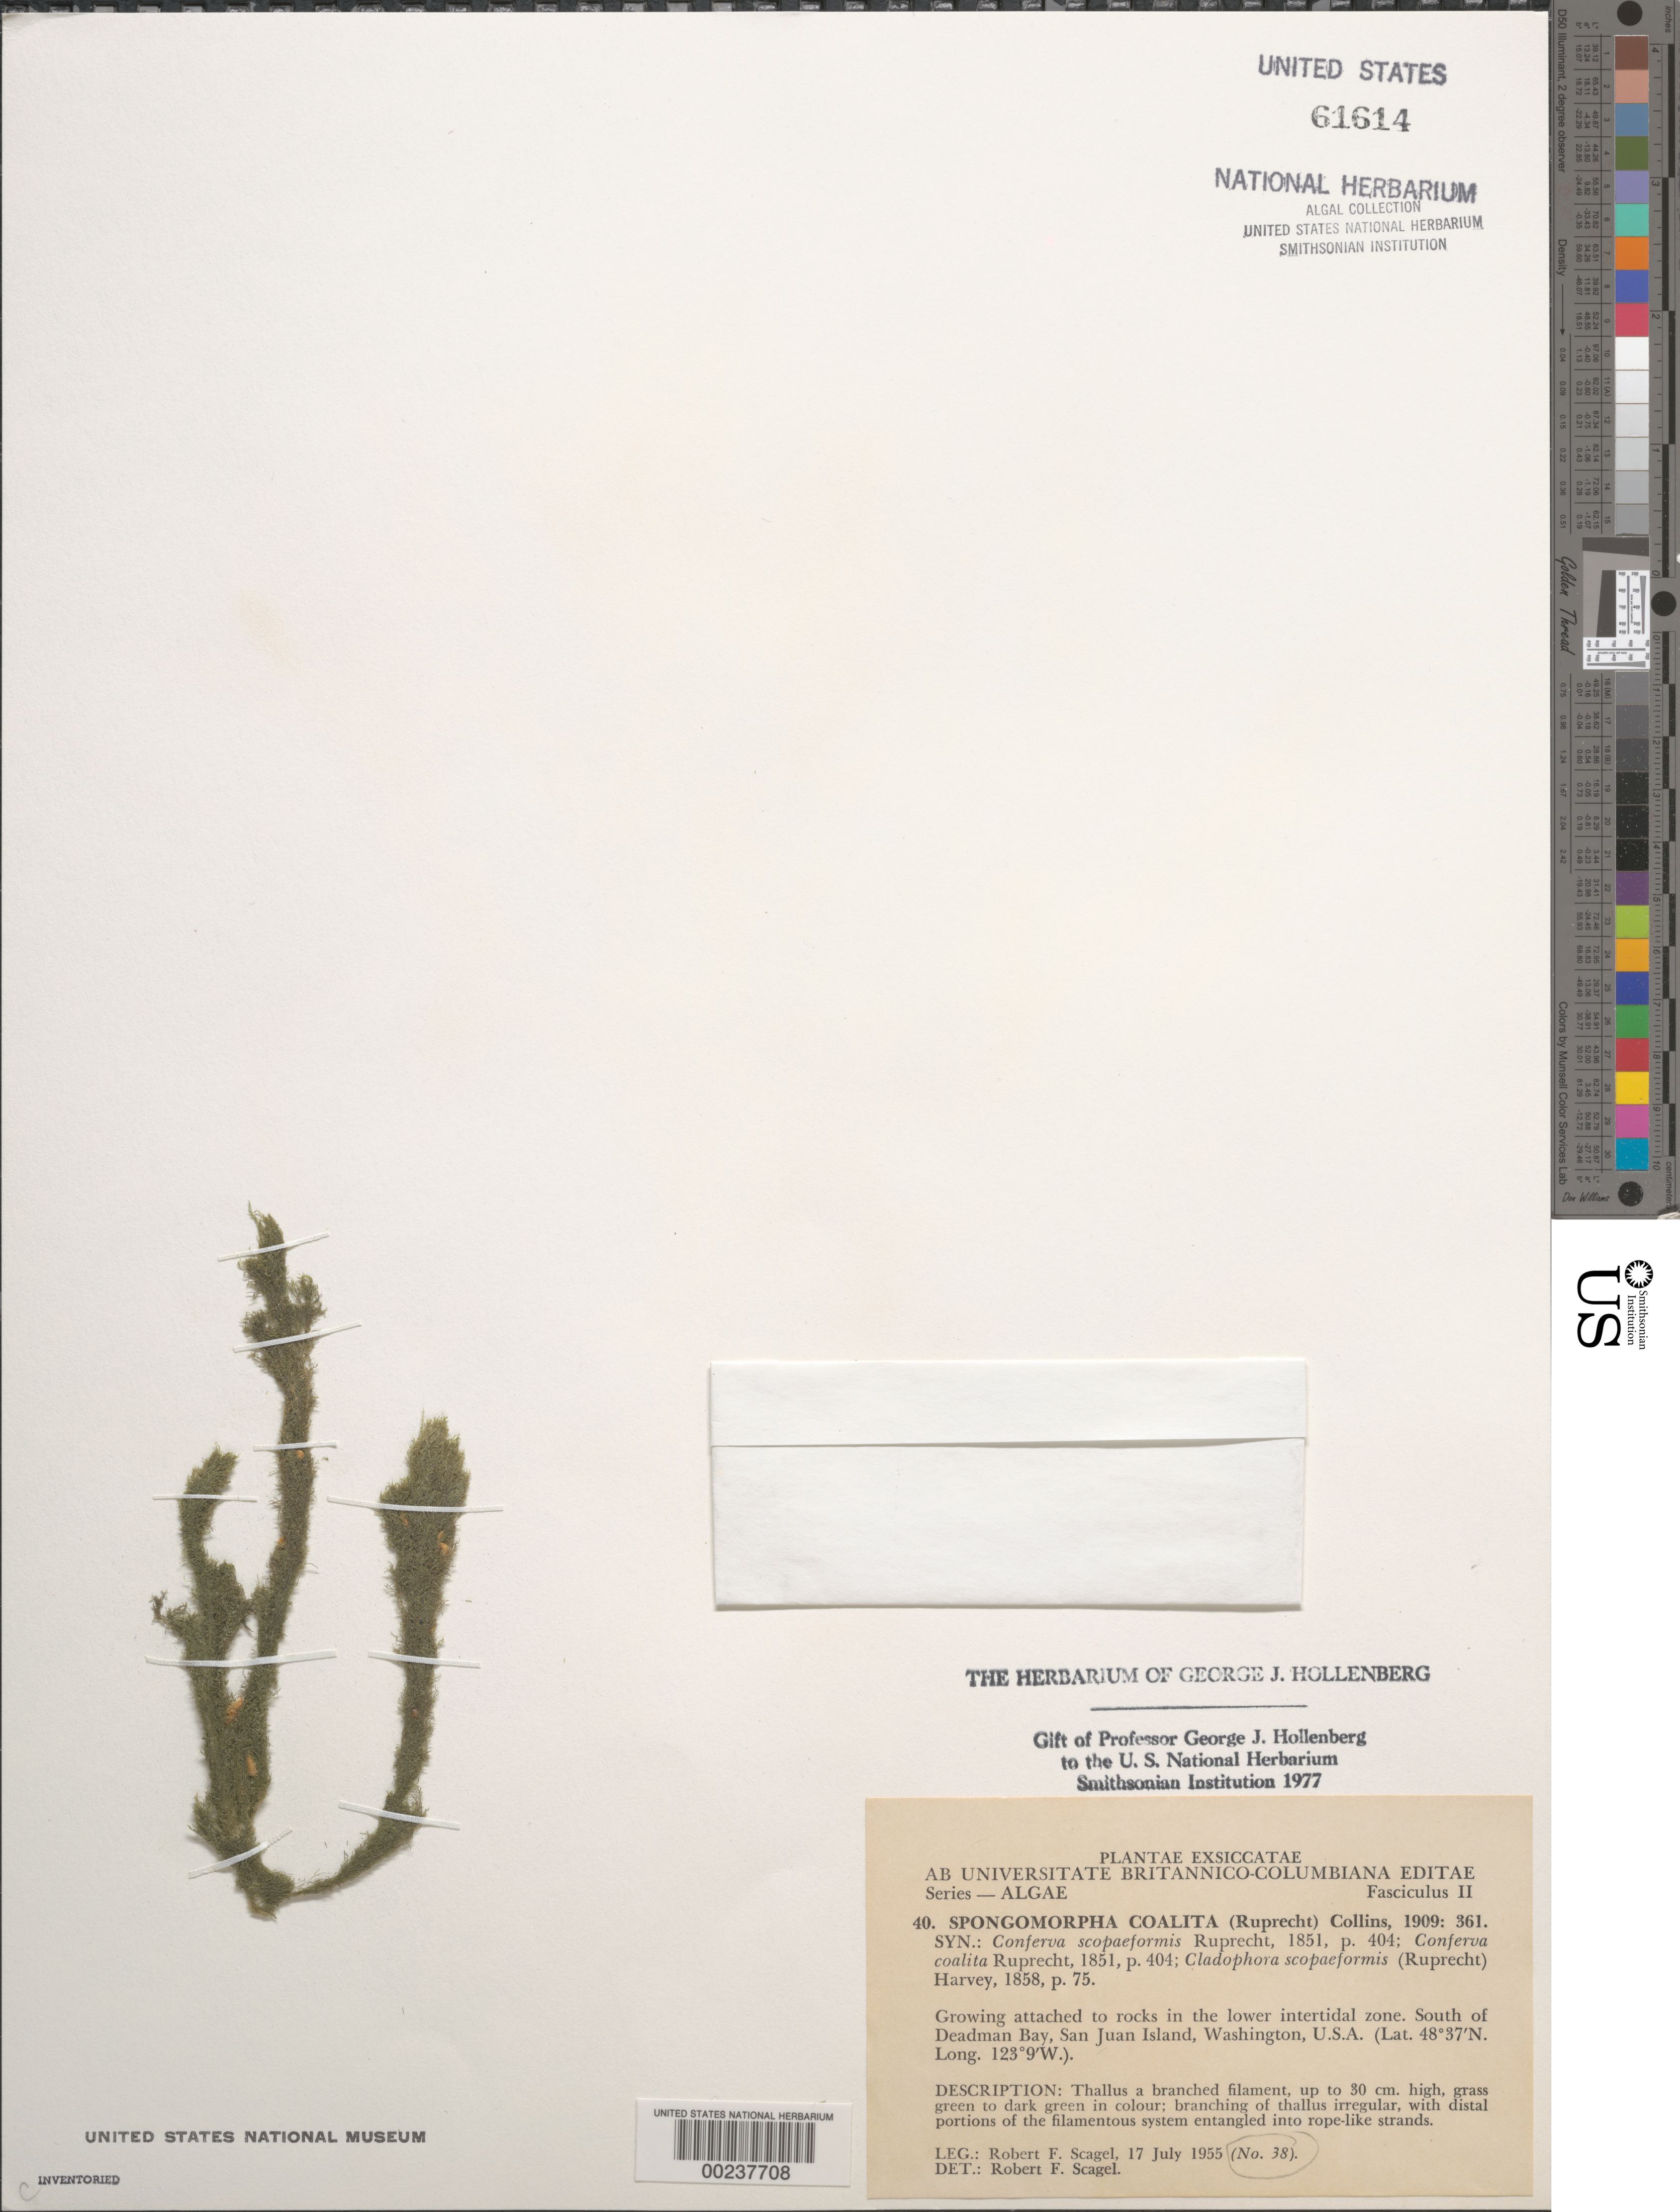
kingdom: Plantae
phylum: Chlorophyta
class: Ulvophyceae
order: Ulotrichales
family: Ulotrichaceae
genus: Acrosiphonia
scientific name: Acrosiphonia coalita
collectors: R. F. Scagel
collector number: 38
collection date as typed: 17 Jul 1955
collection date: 1955-07-17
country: United States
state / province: Washington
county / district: San Juan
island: San Juan Island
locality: South of Dead Man Bay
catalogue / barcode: US 61614